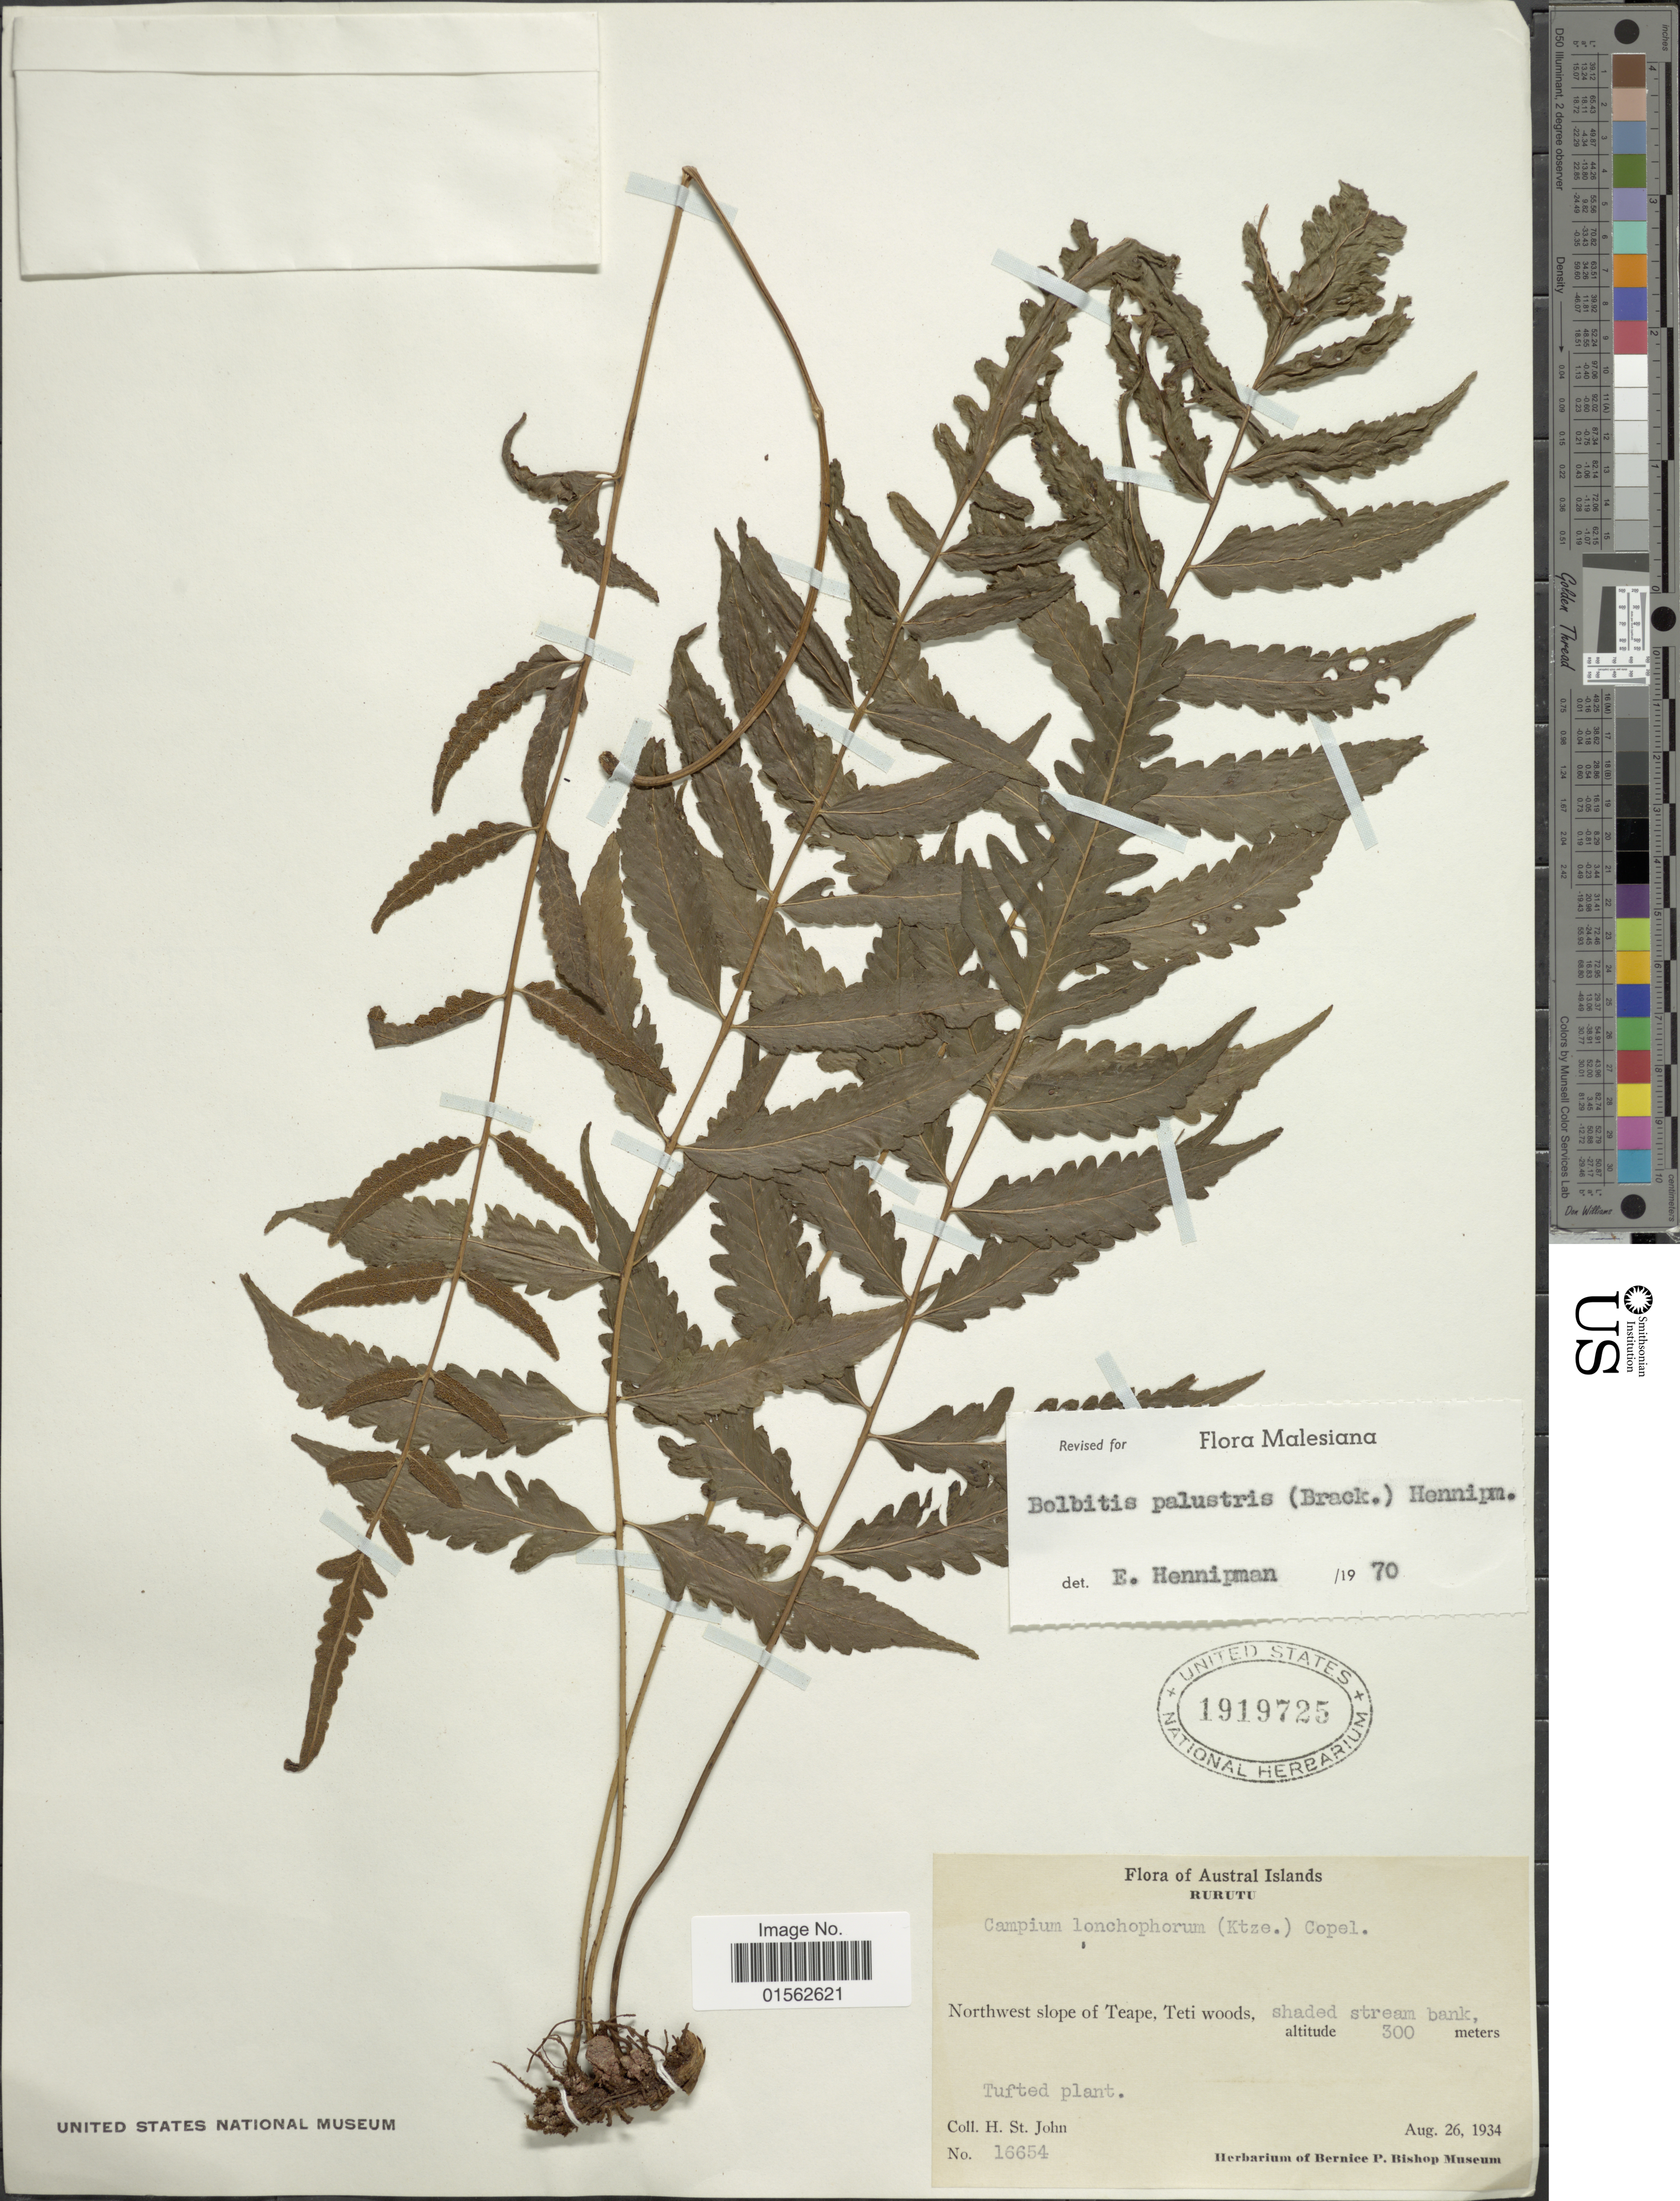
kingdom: Plantae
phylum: Tracheophyta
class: Polypodiopsida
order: Polypodiales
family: Dryopteridaceae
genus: Bolbitis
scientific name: Bolbitis palustris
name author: (Brack.) Hennipman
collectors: H. St. John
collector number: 16654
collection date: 1934-08-26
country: French Polynesia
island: Rurutu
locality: Austral Islands, Rurutu, Northwest slope of Teape, Teti woods,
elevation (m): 300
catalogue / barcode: US 1919725